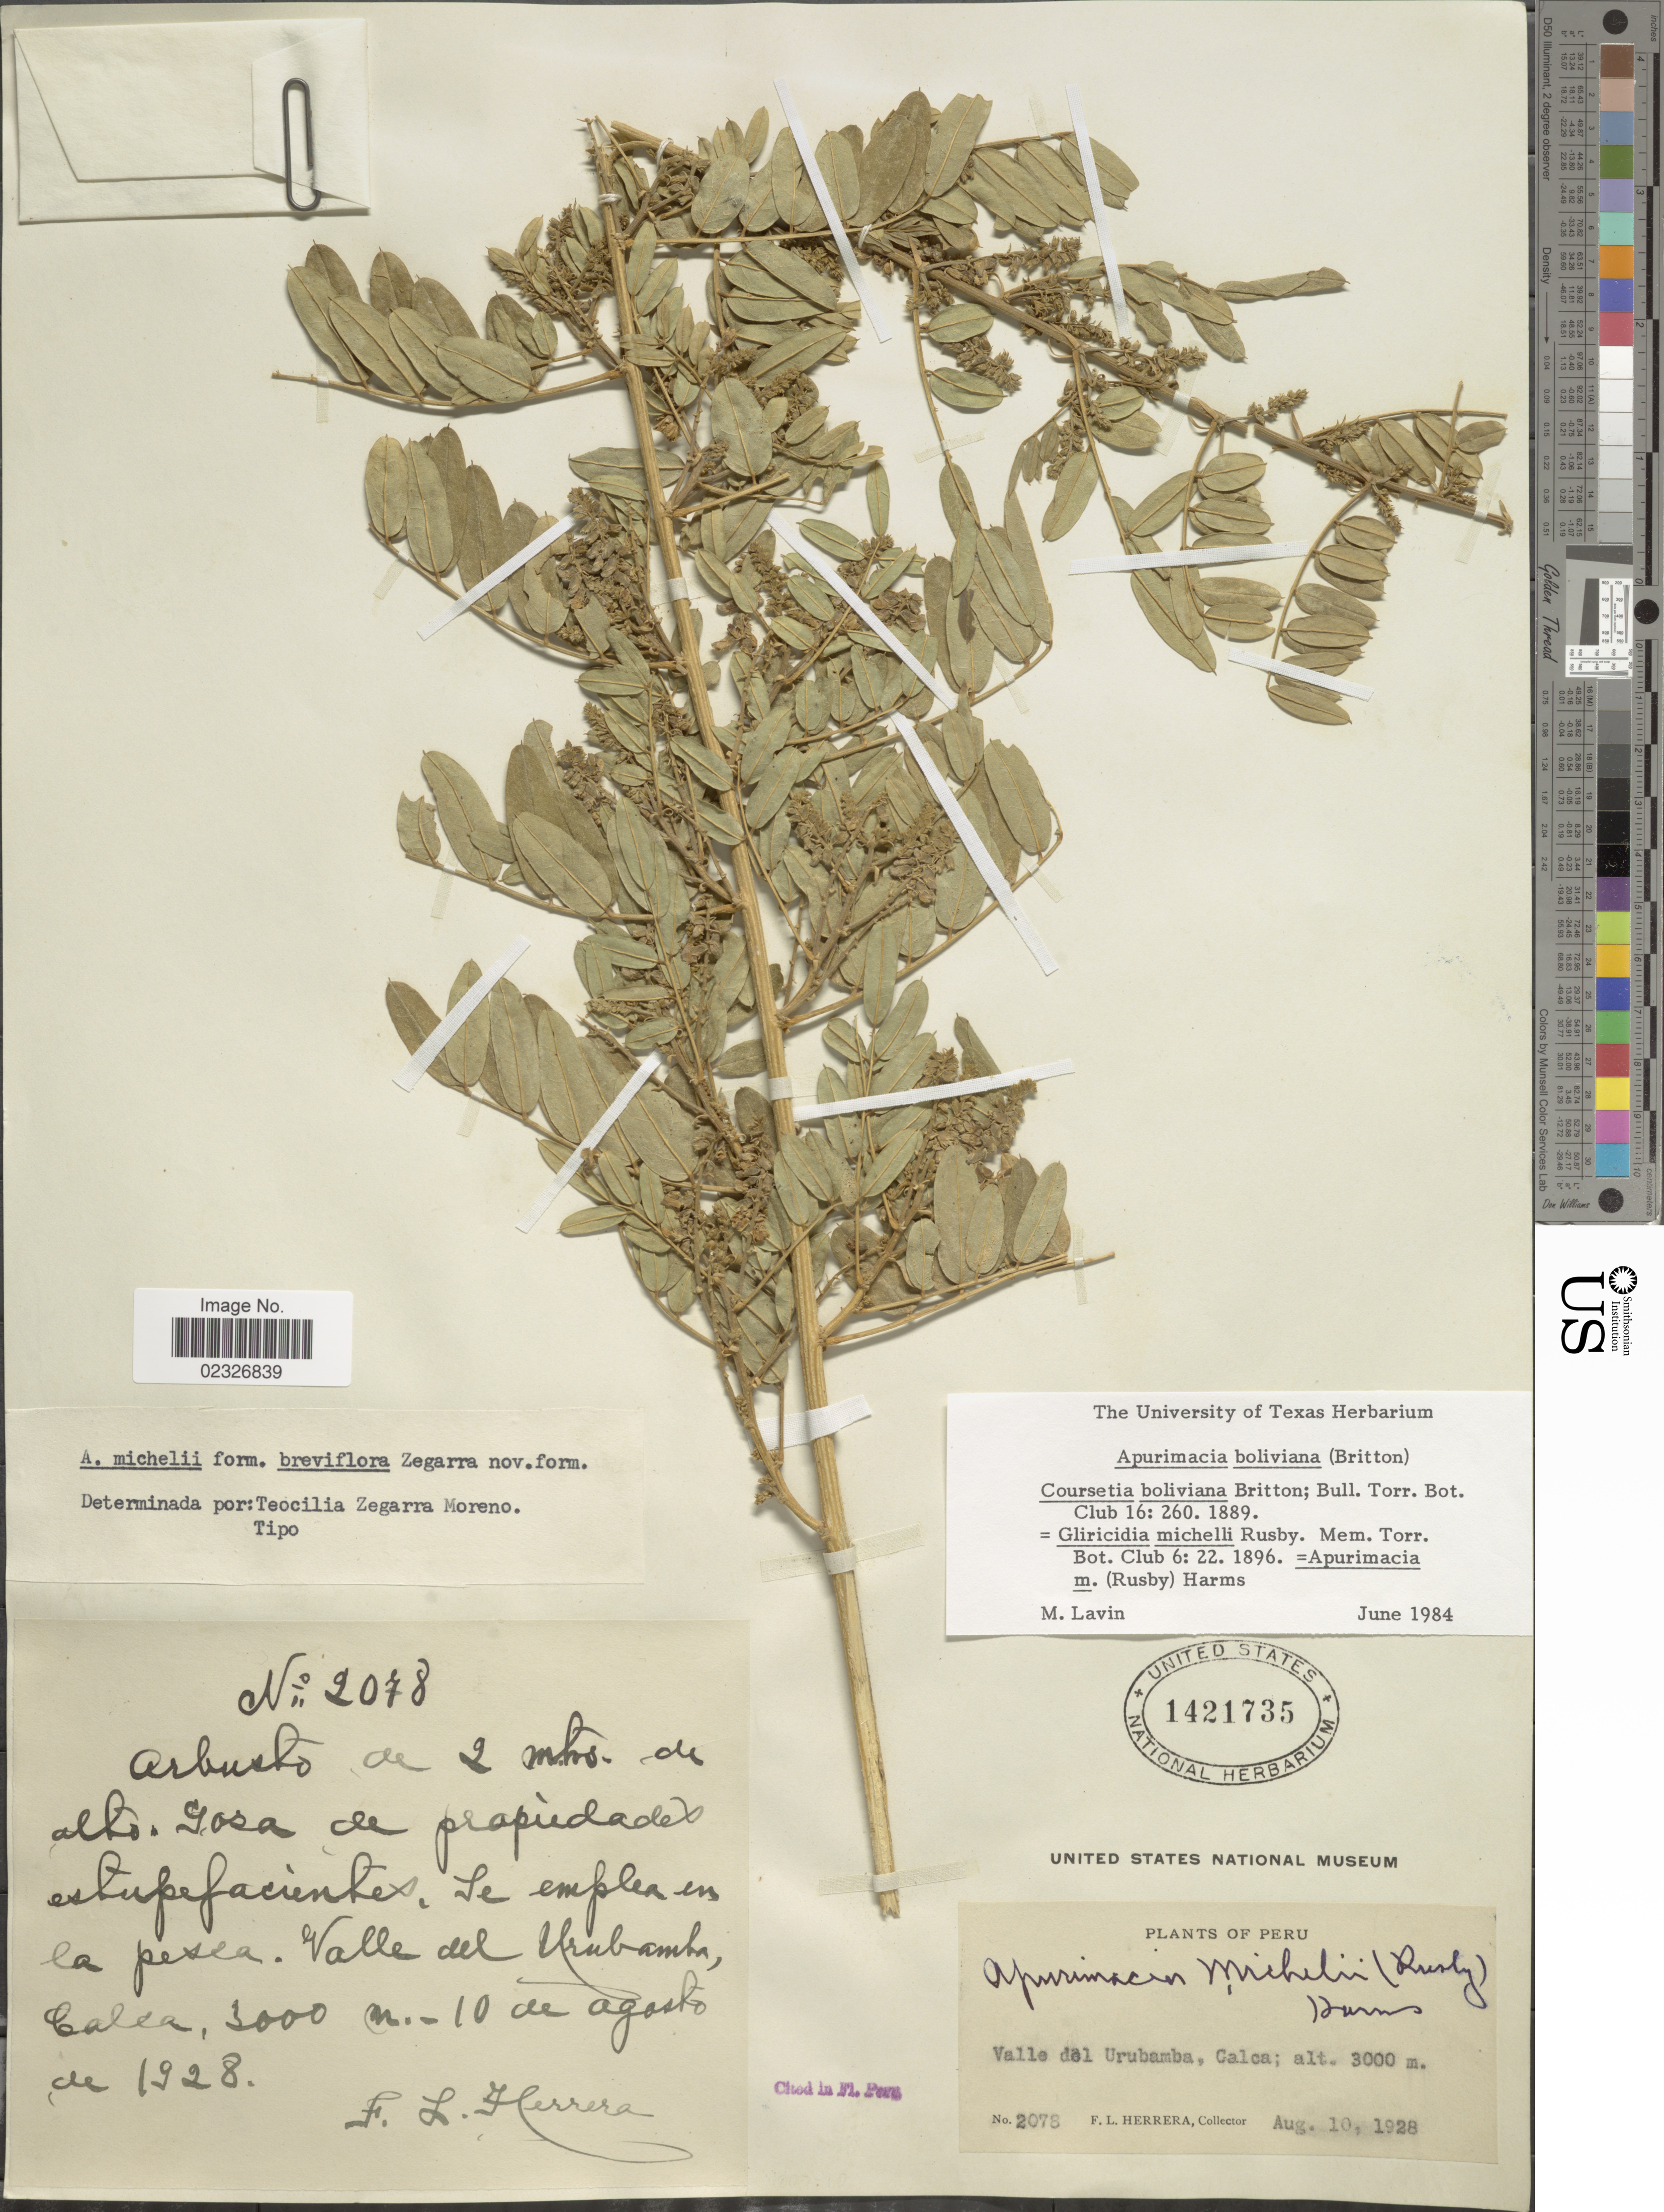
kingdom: Plantae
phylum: Tracheophyta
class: Magnoliopsida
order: Fabales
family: Fabaceae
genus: Apurimacia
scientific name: Apurimacia boliviana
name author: (Britton) Lavin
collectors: F. L. Herrera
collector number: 2078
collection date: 1928-08-10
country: Peru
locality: Valle del Urubamba, Calca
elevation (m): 3000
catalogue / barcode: US 1421735